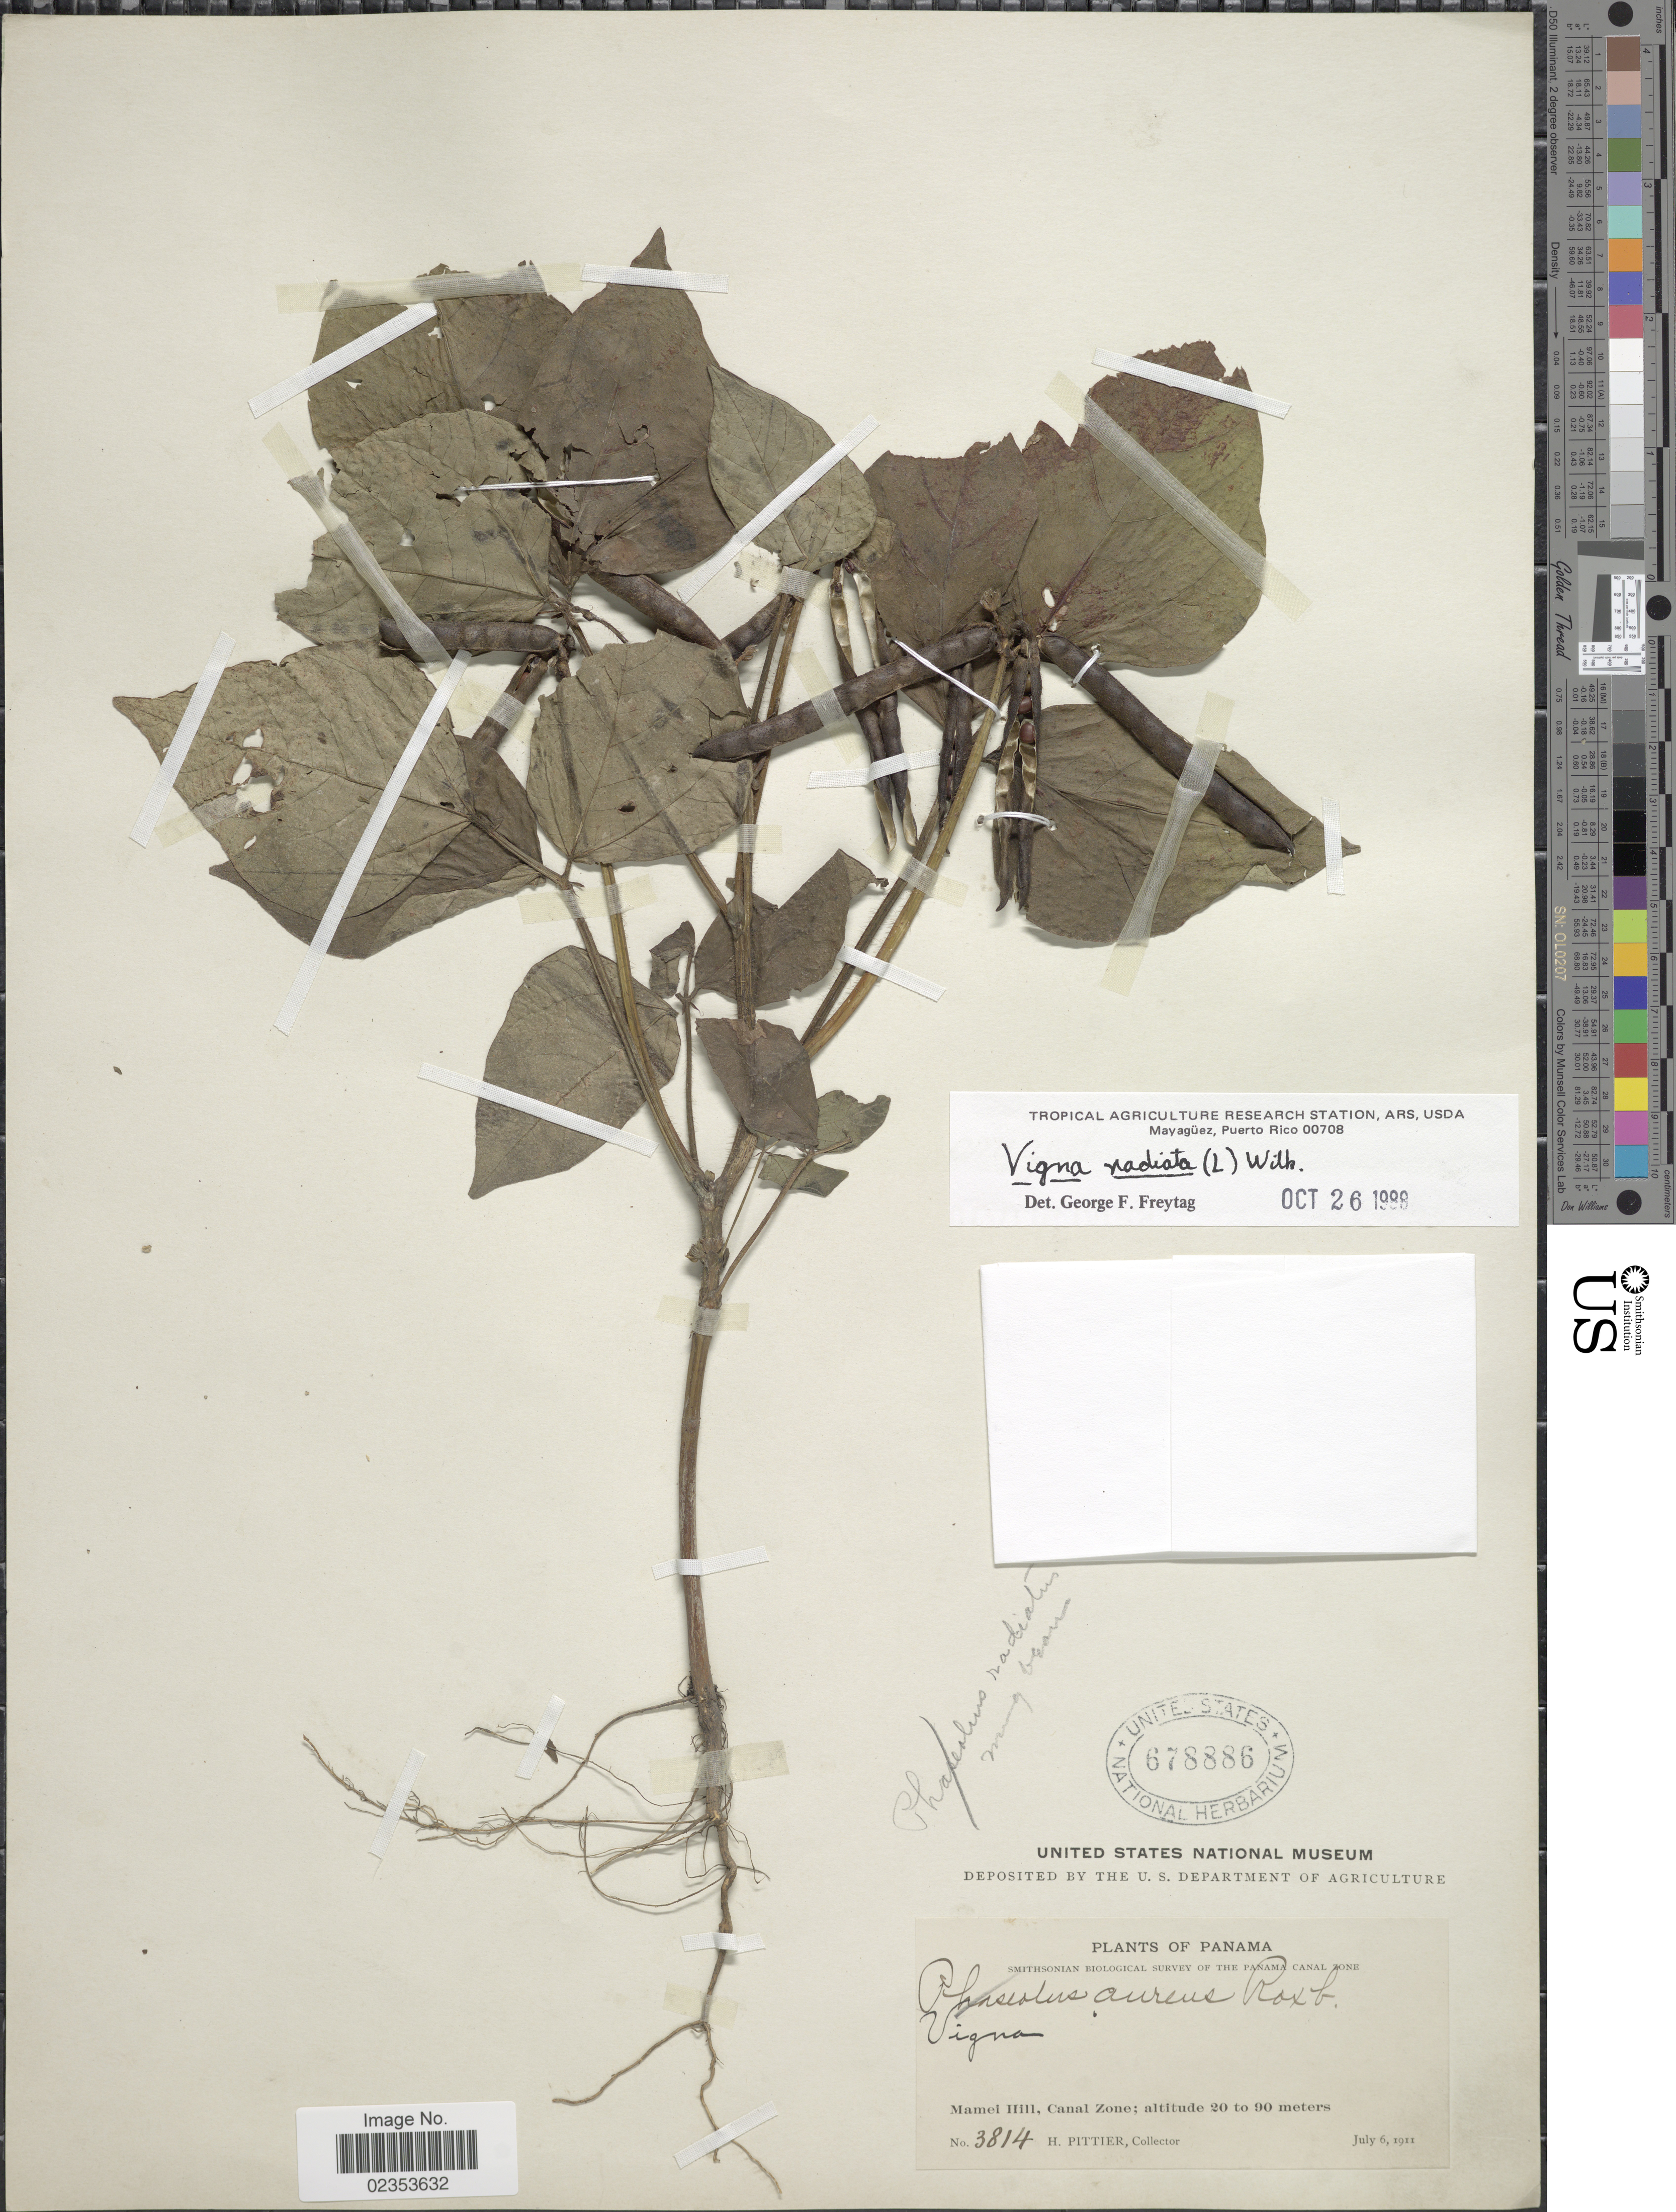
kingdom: Plantae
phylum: Tracheophyta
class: Magnoliopsida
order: Fabales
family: Fabaceae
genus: Vigna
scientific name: Vigna radiata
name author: (L.) R. Wilczek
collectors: H. F. Pittier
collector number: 3814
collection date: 1911-07-06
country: Panama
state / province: Colón / Panamá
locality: Mamei Hill, Canal Zone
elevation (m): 20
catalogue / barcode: US 678886